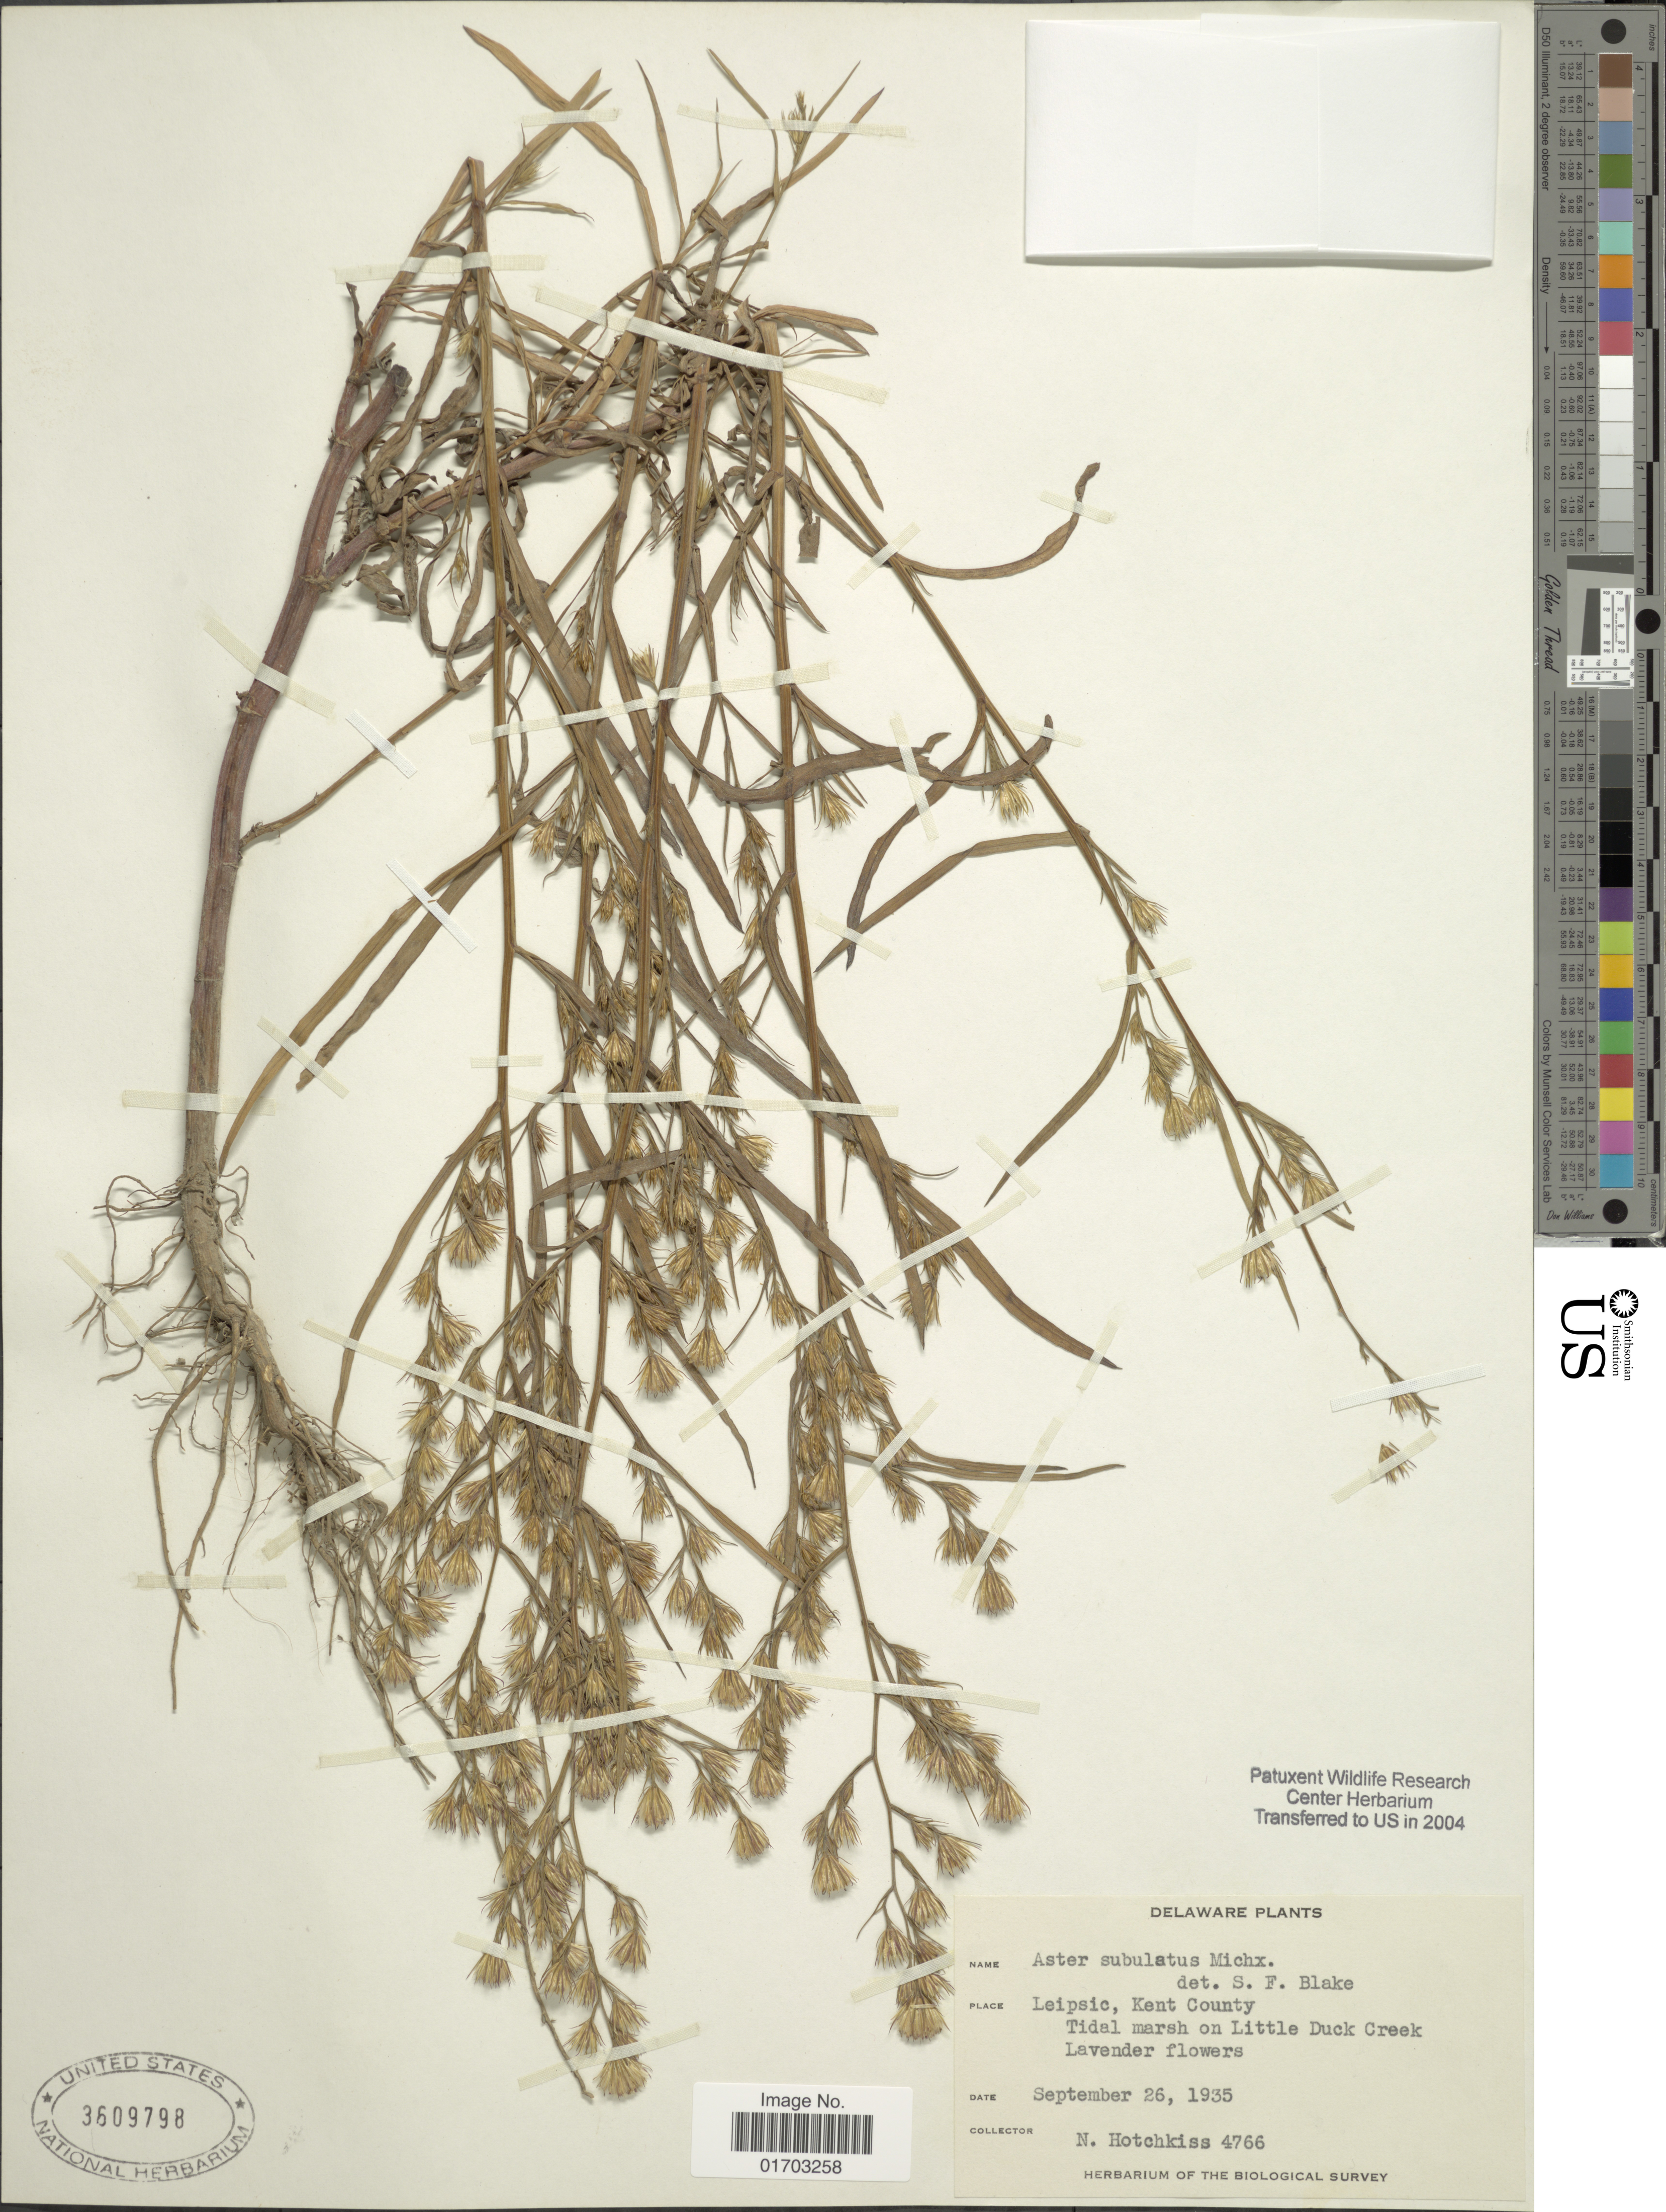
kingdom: Plantae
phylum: Tracheophyta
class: Magnoliopsida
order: Asterales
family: Asteraceae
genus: Symphyotrichum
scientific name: Symphyotrichum subulatum var. parviflorum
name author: (Nees) S.D. Sundb.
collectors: N. Hotchkiss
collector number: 4766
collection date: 1935-09-26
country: United States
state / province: Delaware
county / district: Kent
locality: Leipsic, Kent County, Tidal marsh on Little Duck Creek.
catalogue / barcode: US 3609798